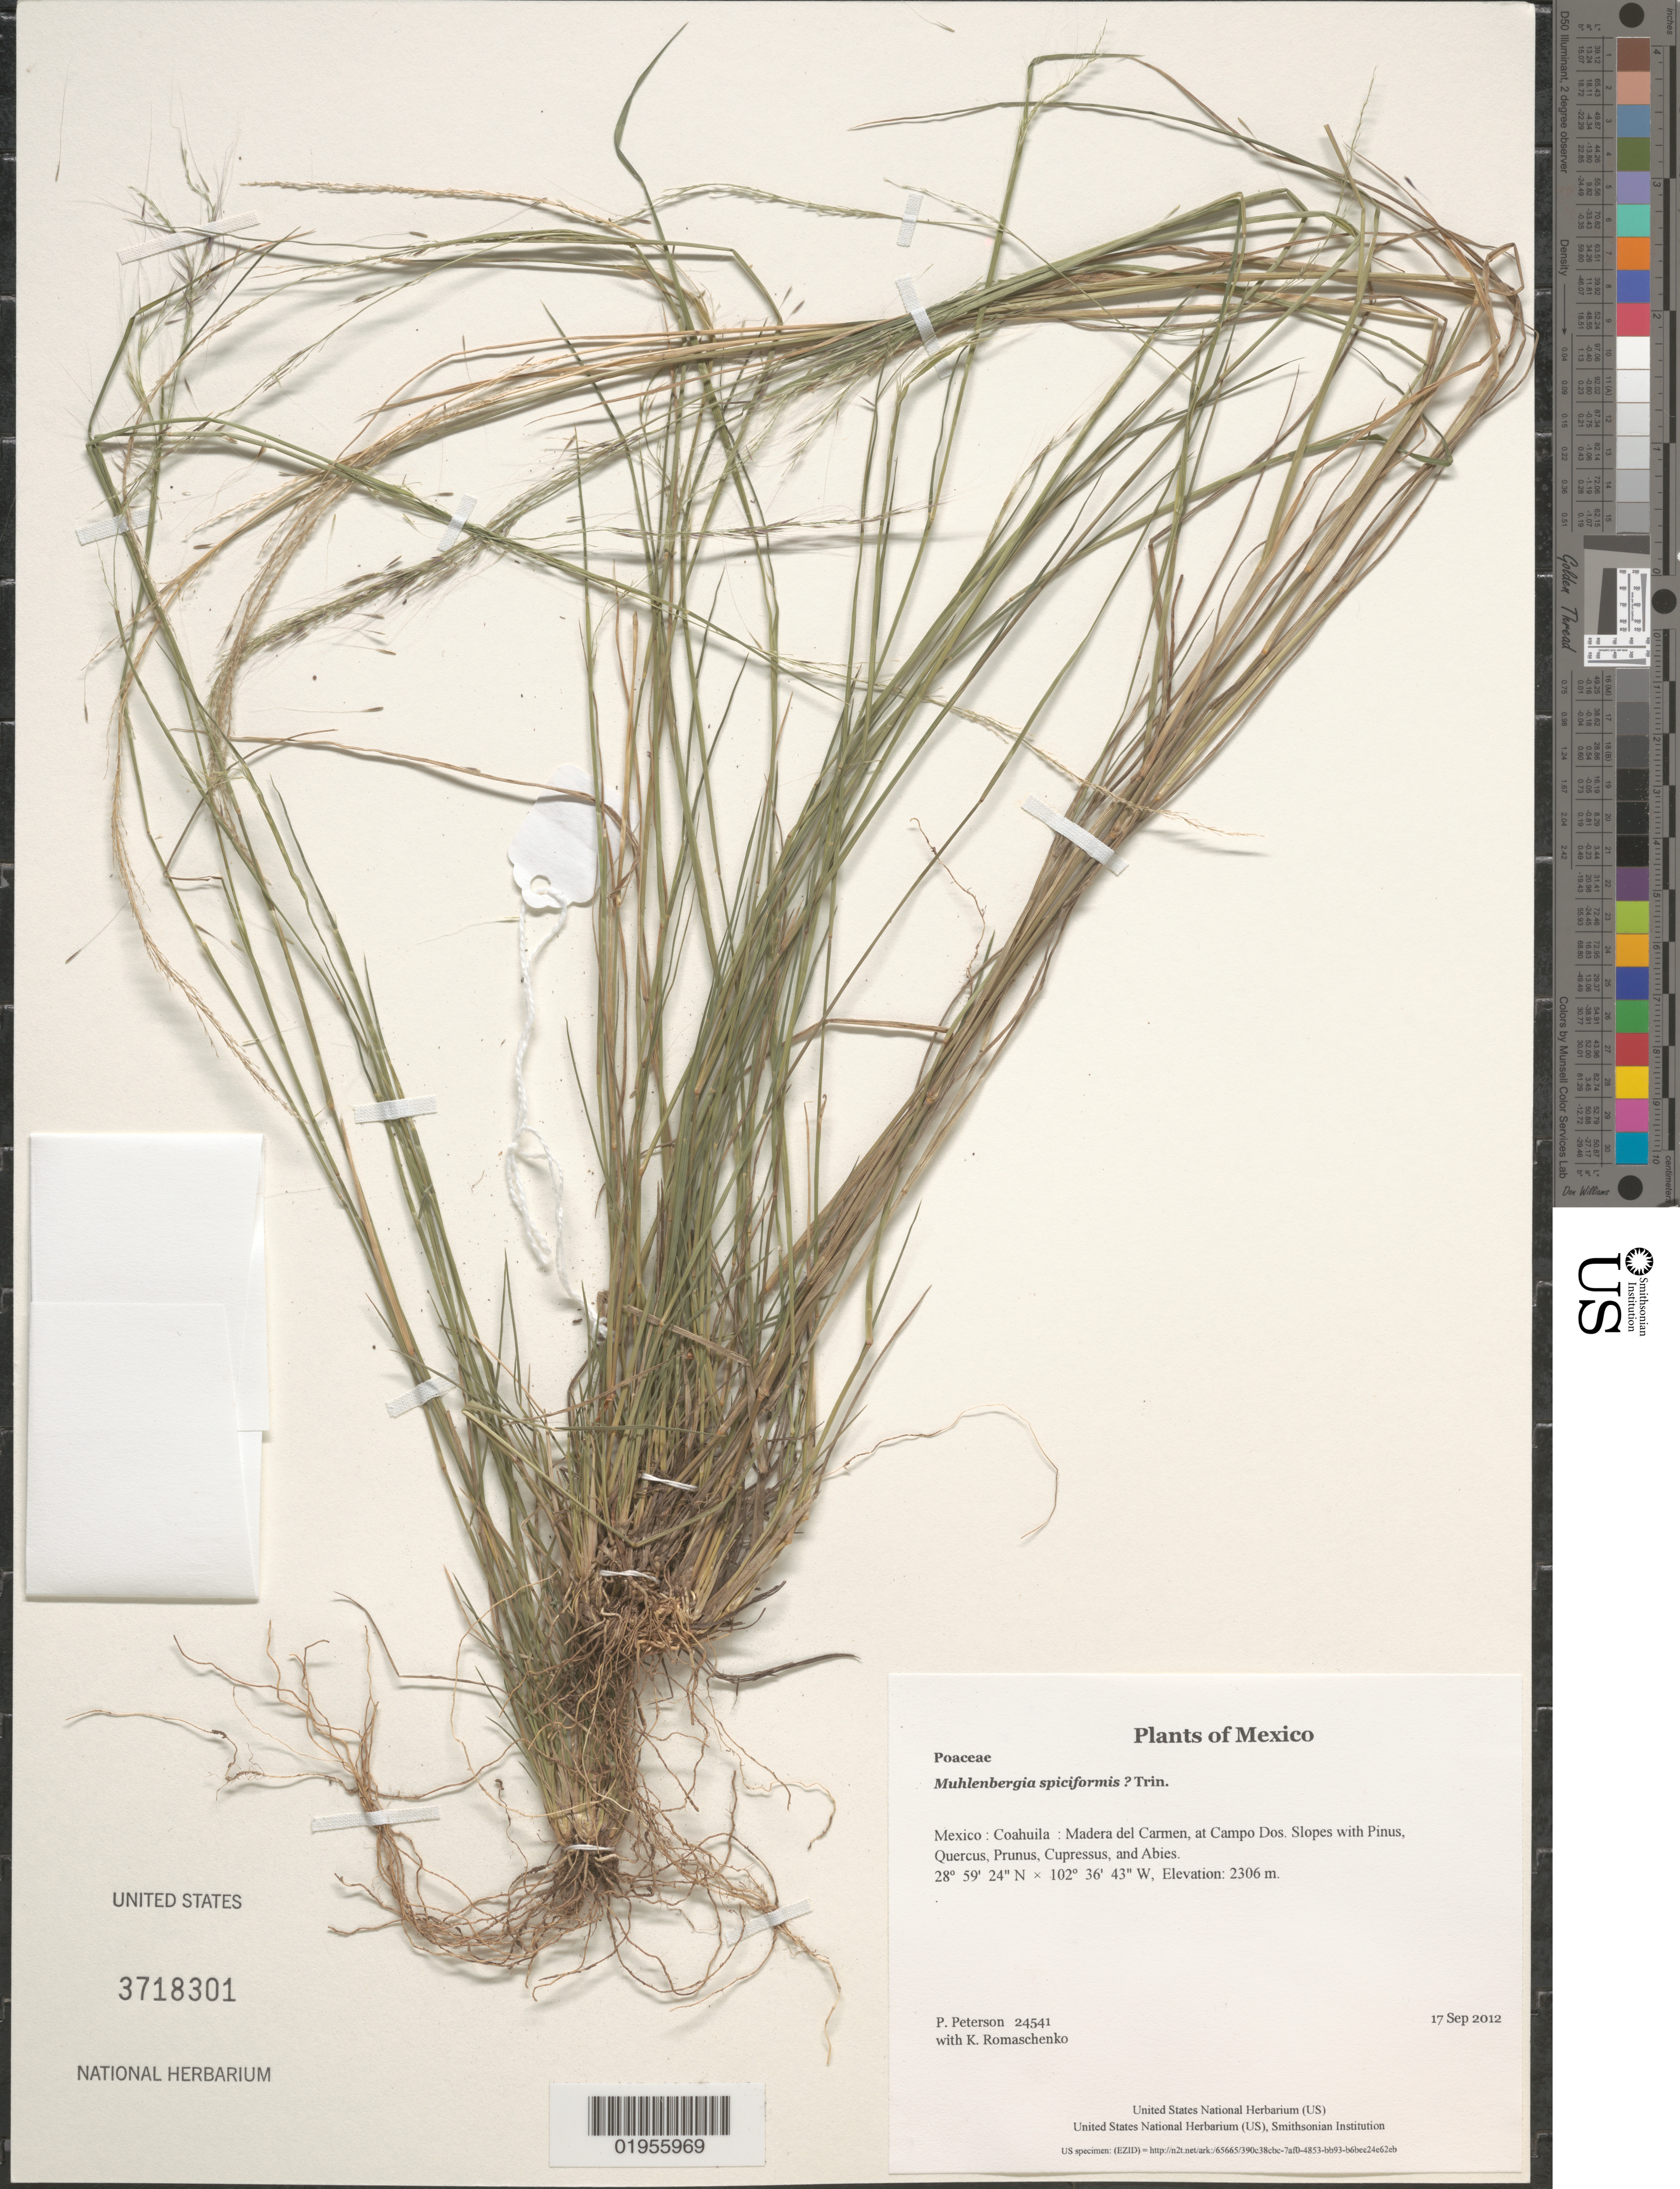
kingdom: Plantae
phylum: Tracheophyta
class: Liliopsida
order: Poales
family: Poaceae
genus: Muhlenbergia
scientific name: Muhlenbergia spiciformis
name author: Trin.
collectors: P. M. Peterson & K. Romaschenko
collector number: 24541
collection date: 2012-09-17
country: Mexico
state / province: Coahuila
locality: Madera del Carmen, at Campo Dos.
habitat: Slopes with Pinus, Quercus, Prunus, Cupressus, and Abies.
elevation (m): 2306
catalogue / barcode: US 3718301